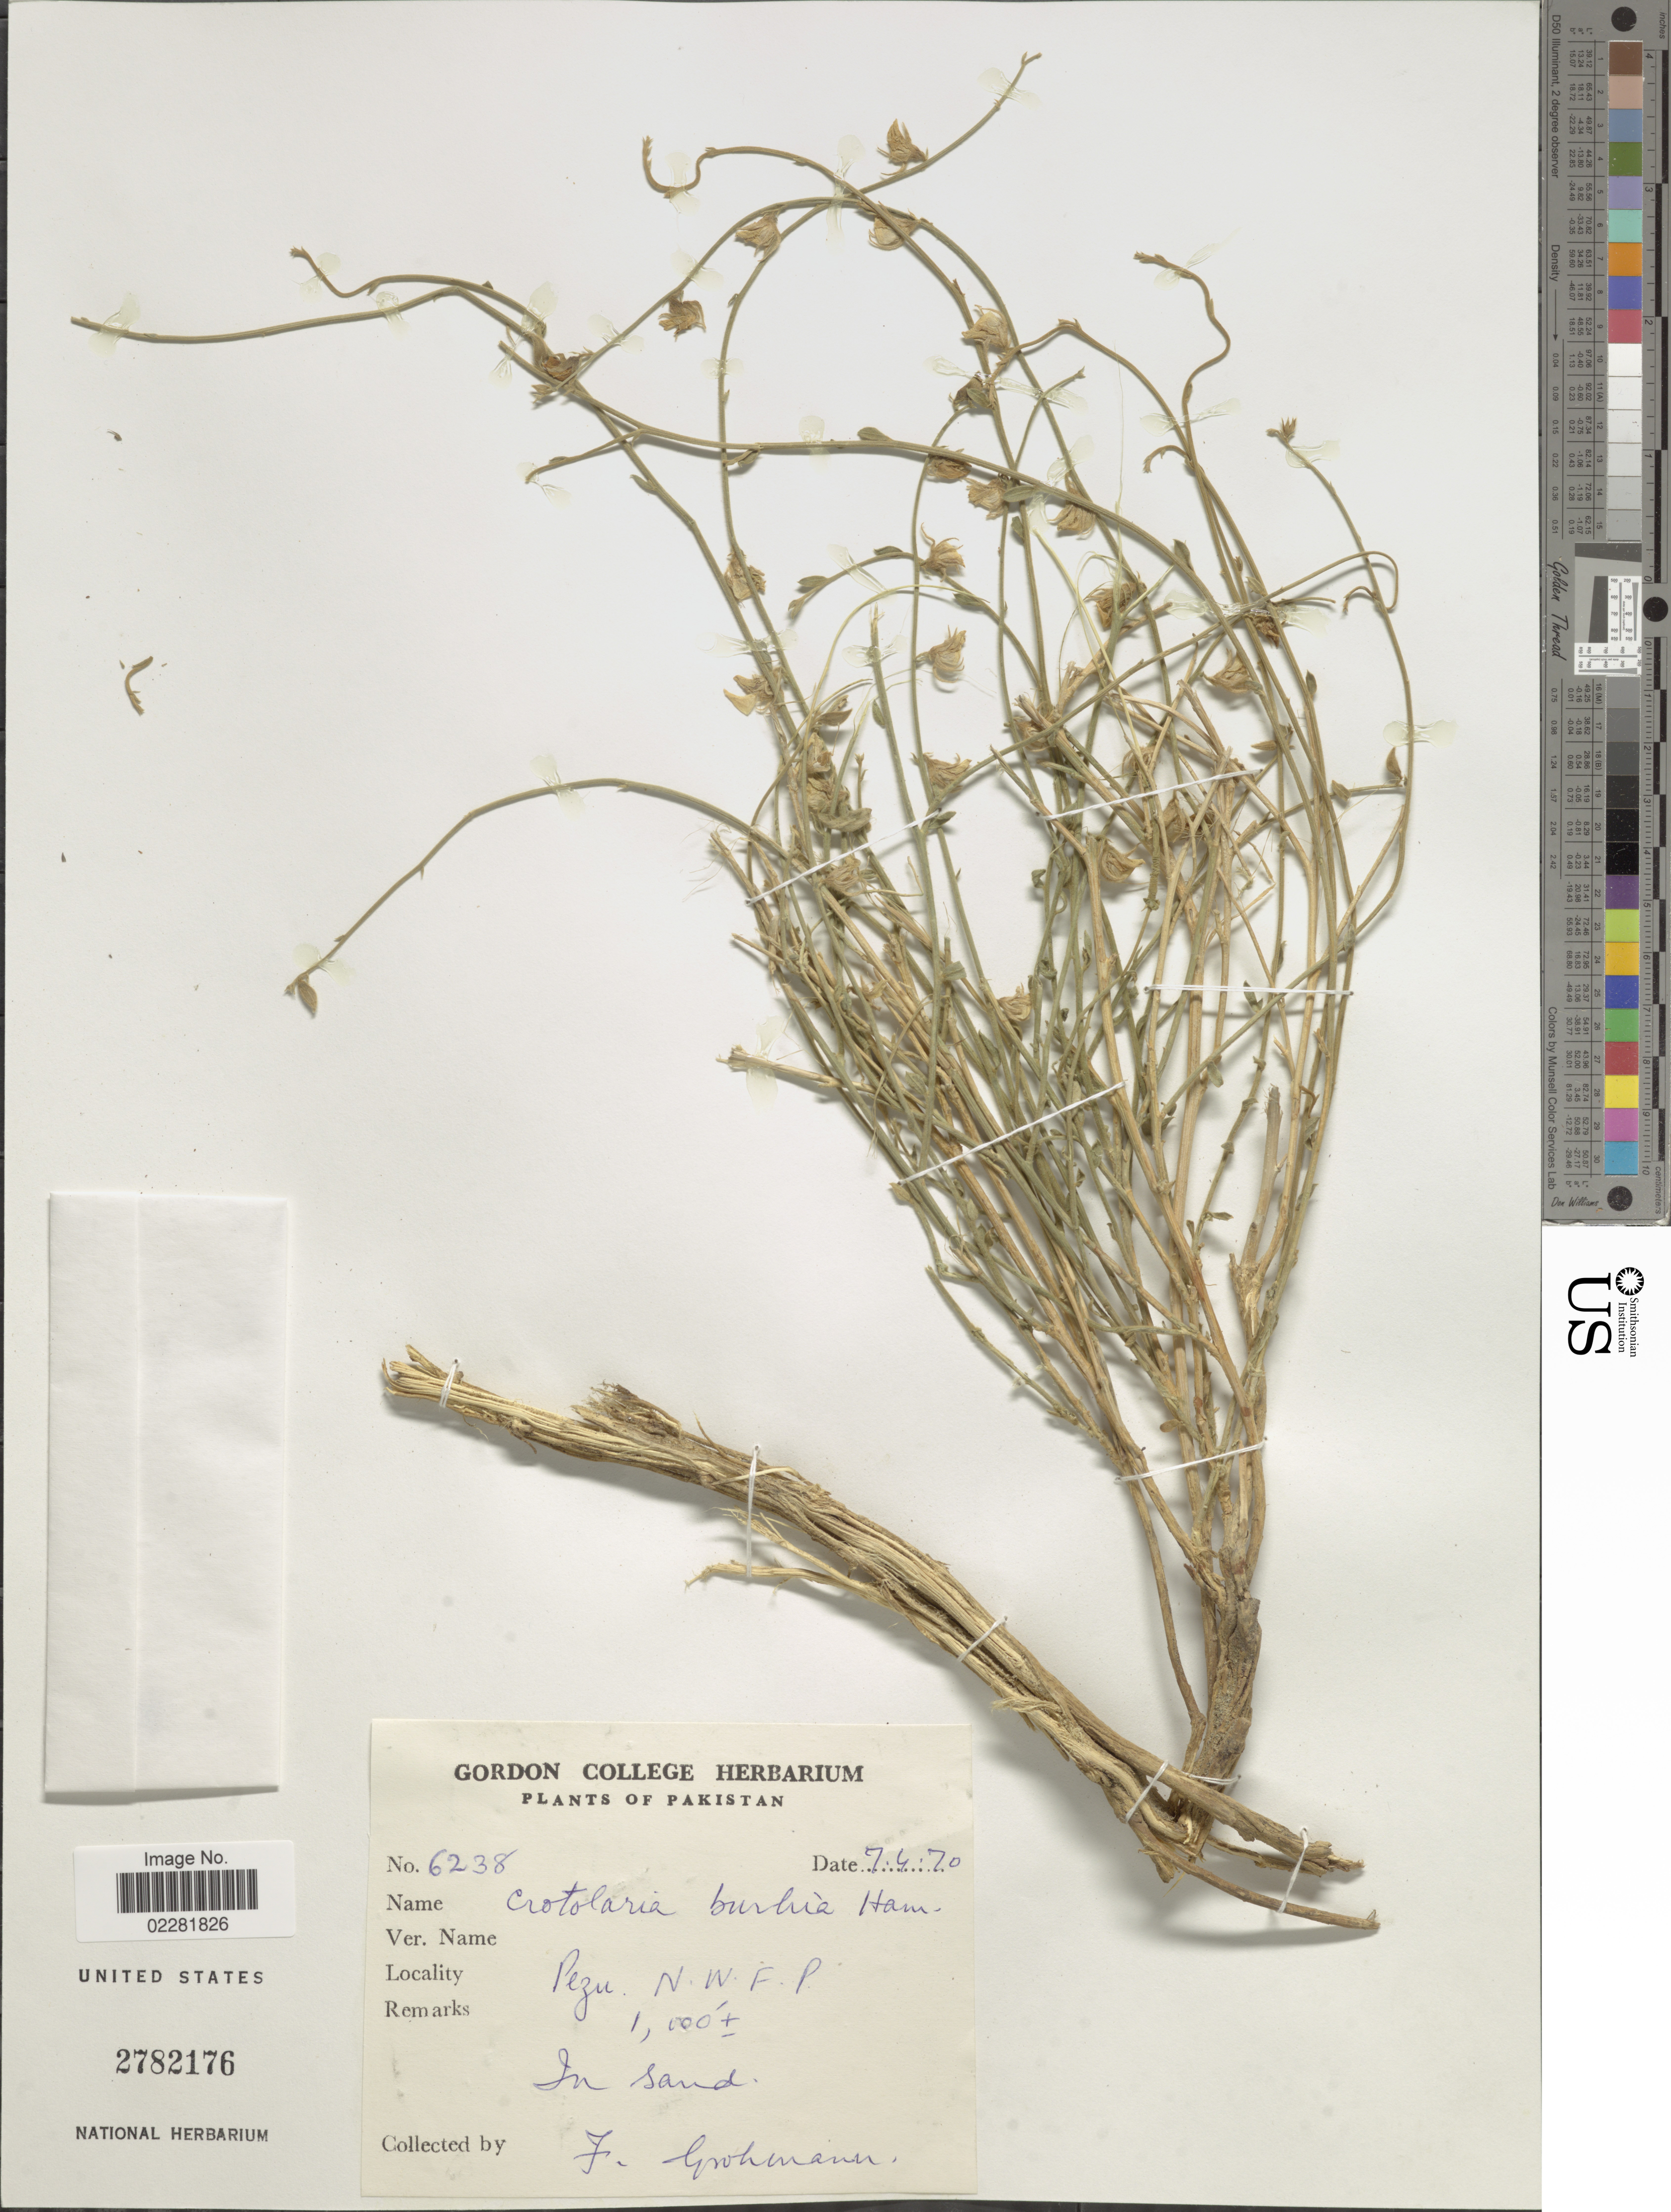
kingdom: Plantae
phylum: Tracheophyta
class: Magnoliopsida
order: Fabales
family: Fabaceae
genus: Crotalaria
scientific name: Crotalaria burhia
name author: Buch.-Ham.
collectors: F. Grohmann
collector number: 6238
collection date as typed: Transcribed d/m/y: 7/4/70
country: Pakistan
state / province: Khyber Pakhtunkhwa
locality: Pezu, N.W.F.P.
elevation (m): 305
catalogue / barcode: US 2782176